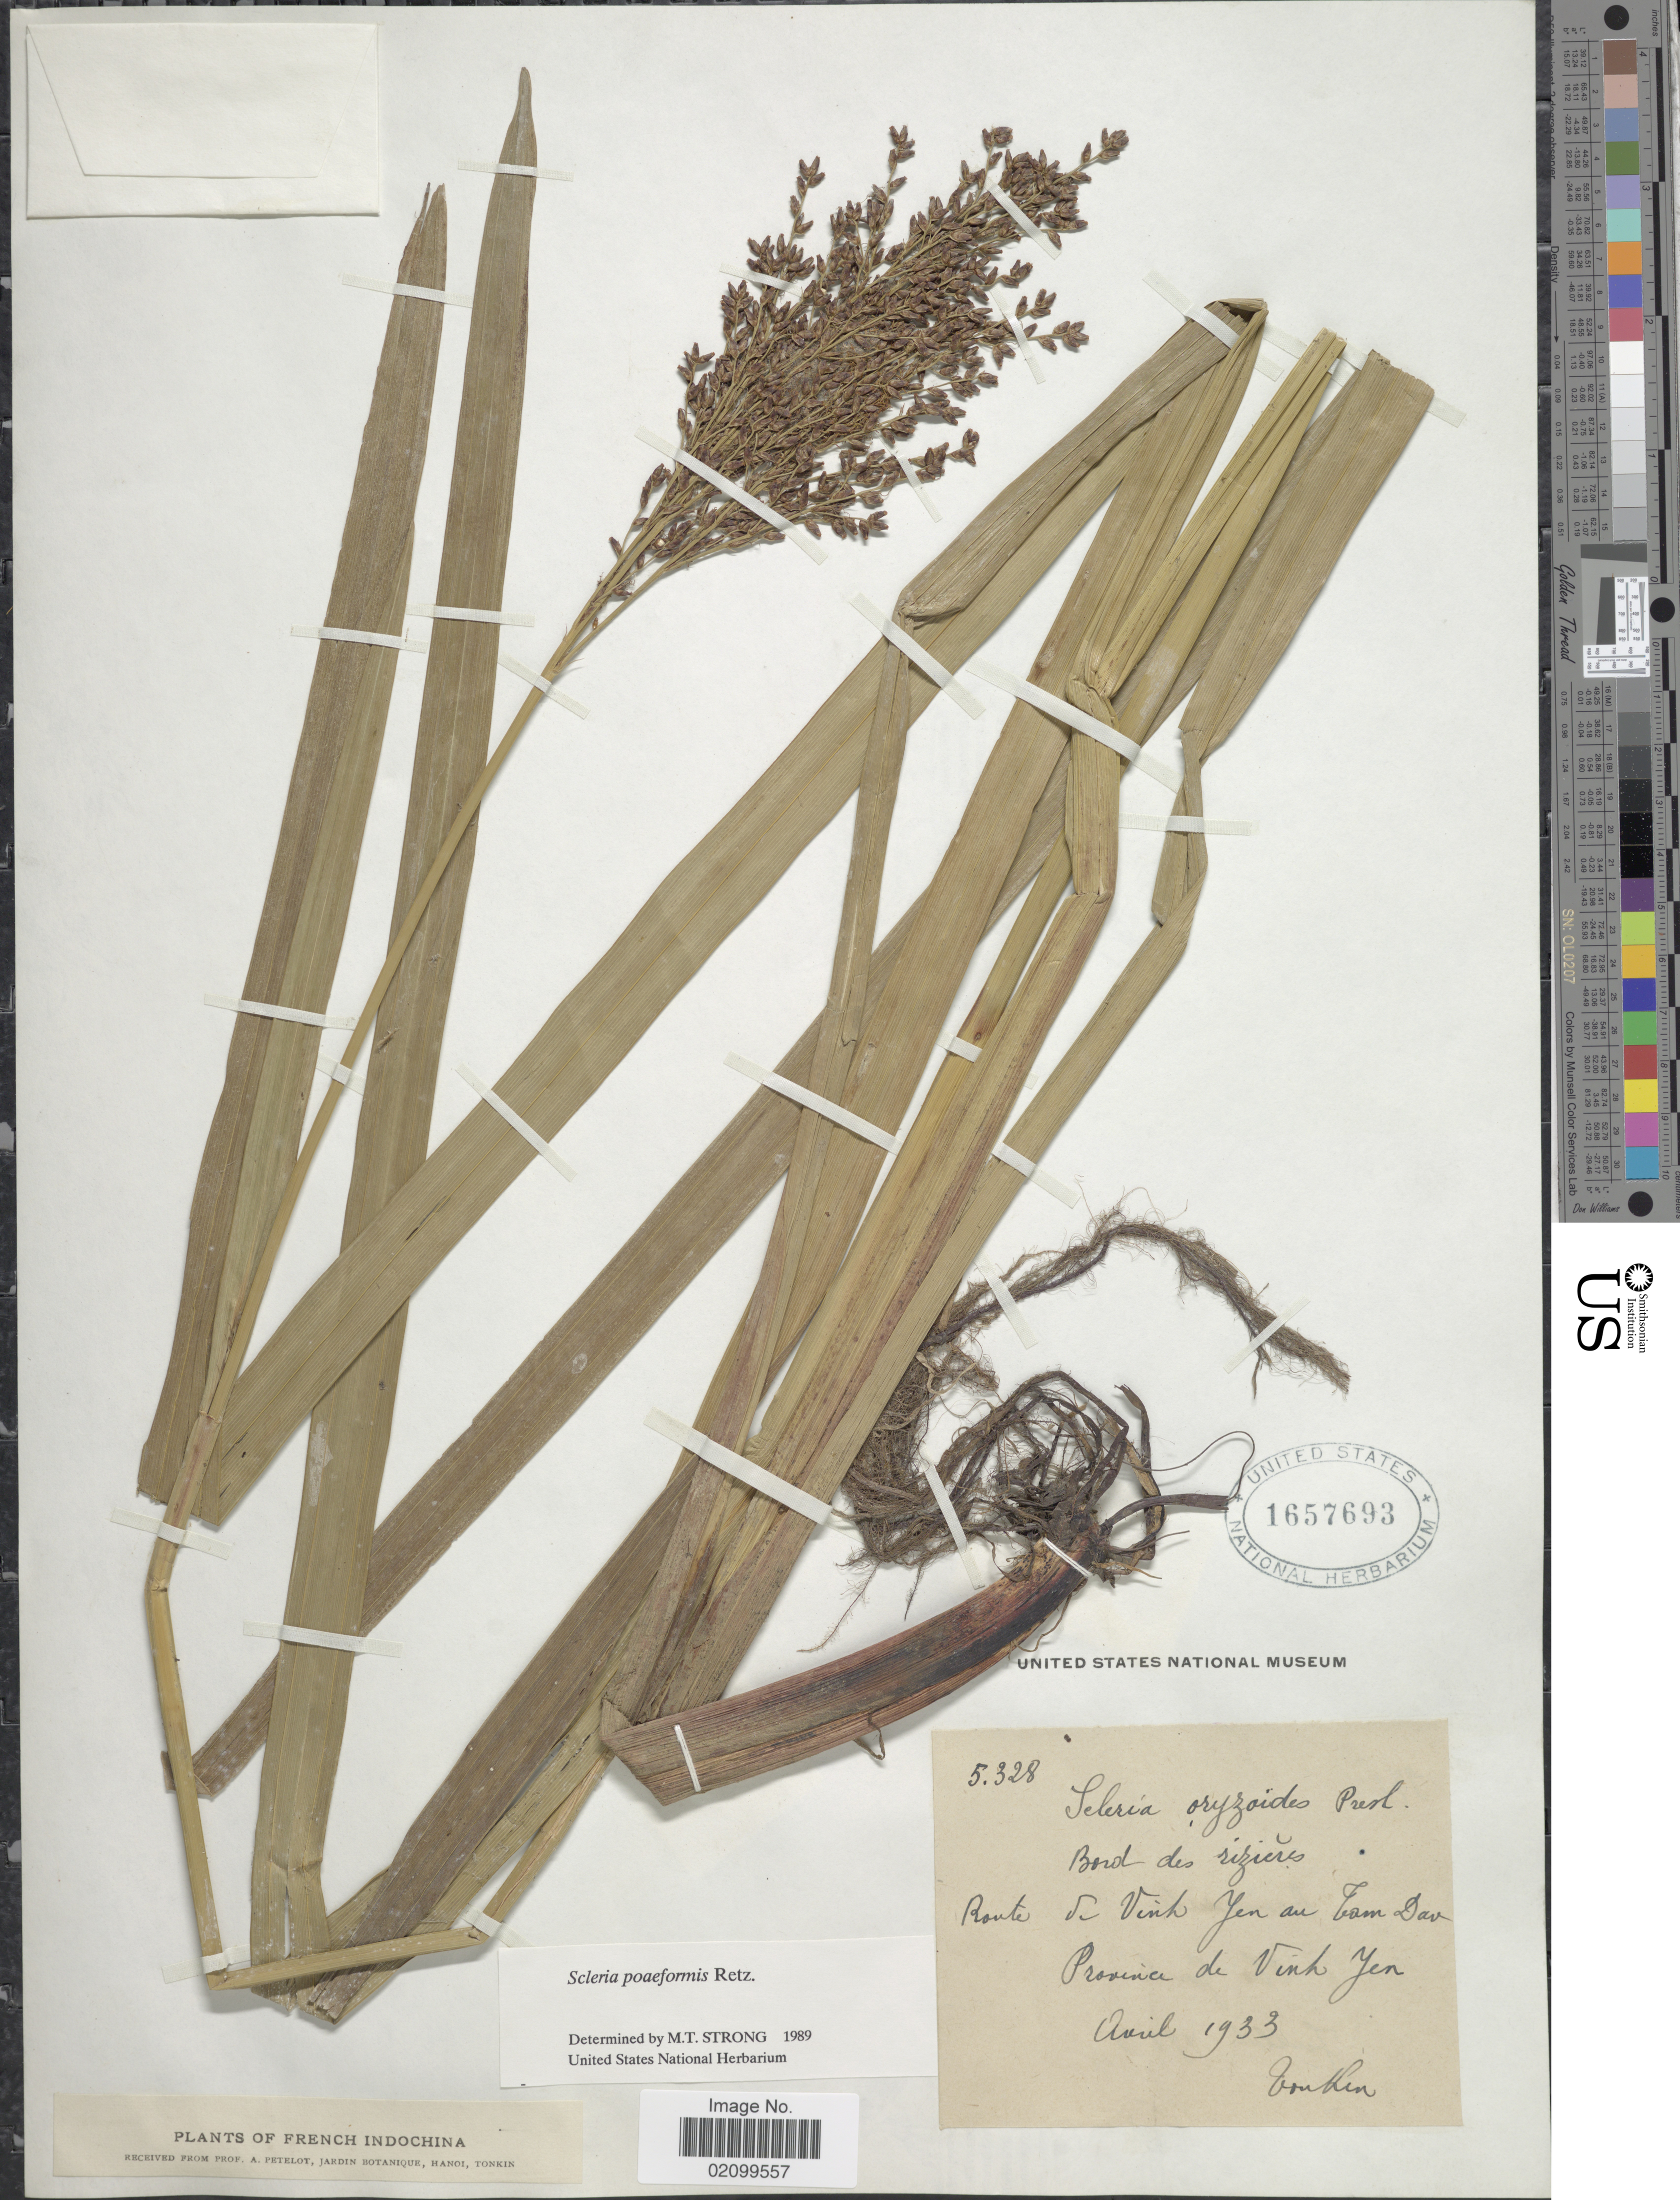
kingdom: Plantae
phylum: Tracheophyta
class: Liliopsida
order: Poales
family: Cyperaceae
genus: Scleria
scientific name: Scleria poiformis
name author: Retz.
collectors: A. Petelot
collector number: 5328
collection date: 1933-04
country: Vietnam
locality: Tonkin. Ronte de Vinh Yen au Tom Dav, Province de Vinh Yen [interpreted]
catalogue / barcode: US 1657693